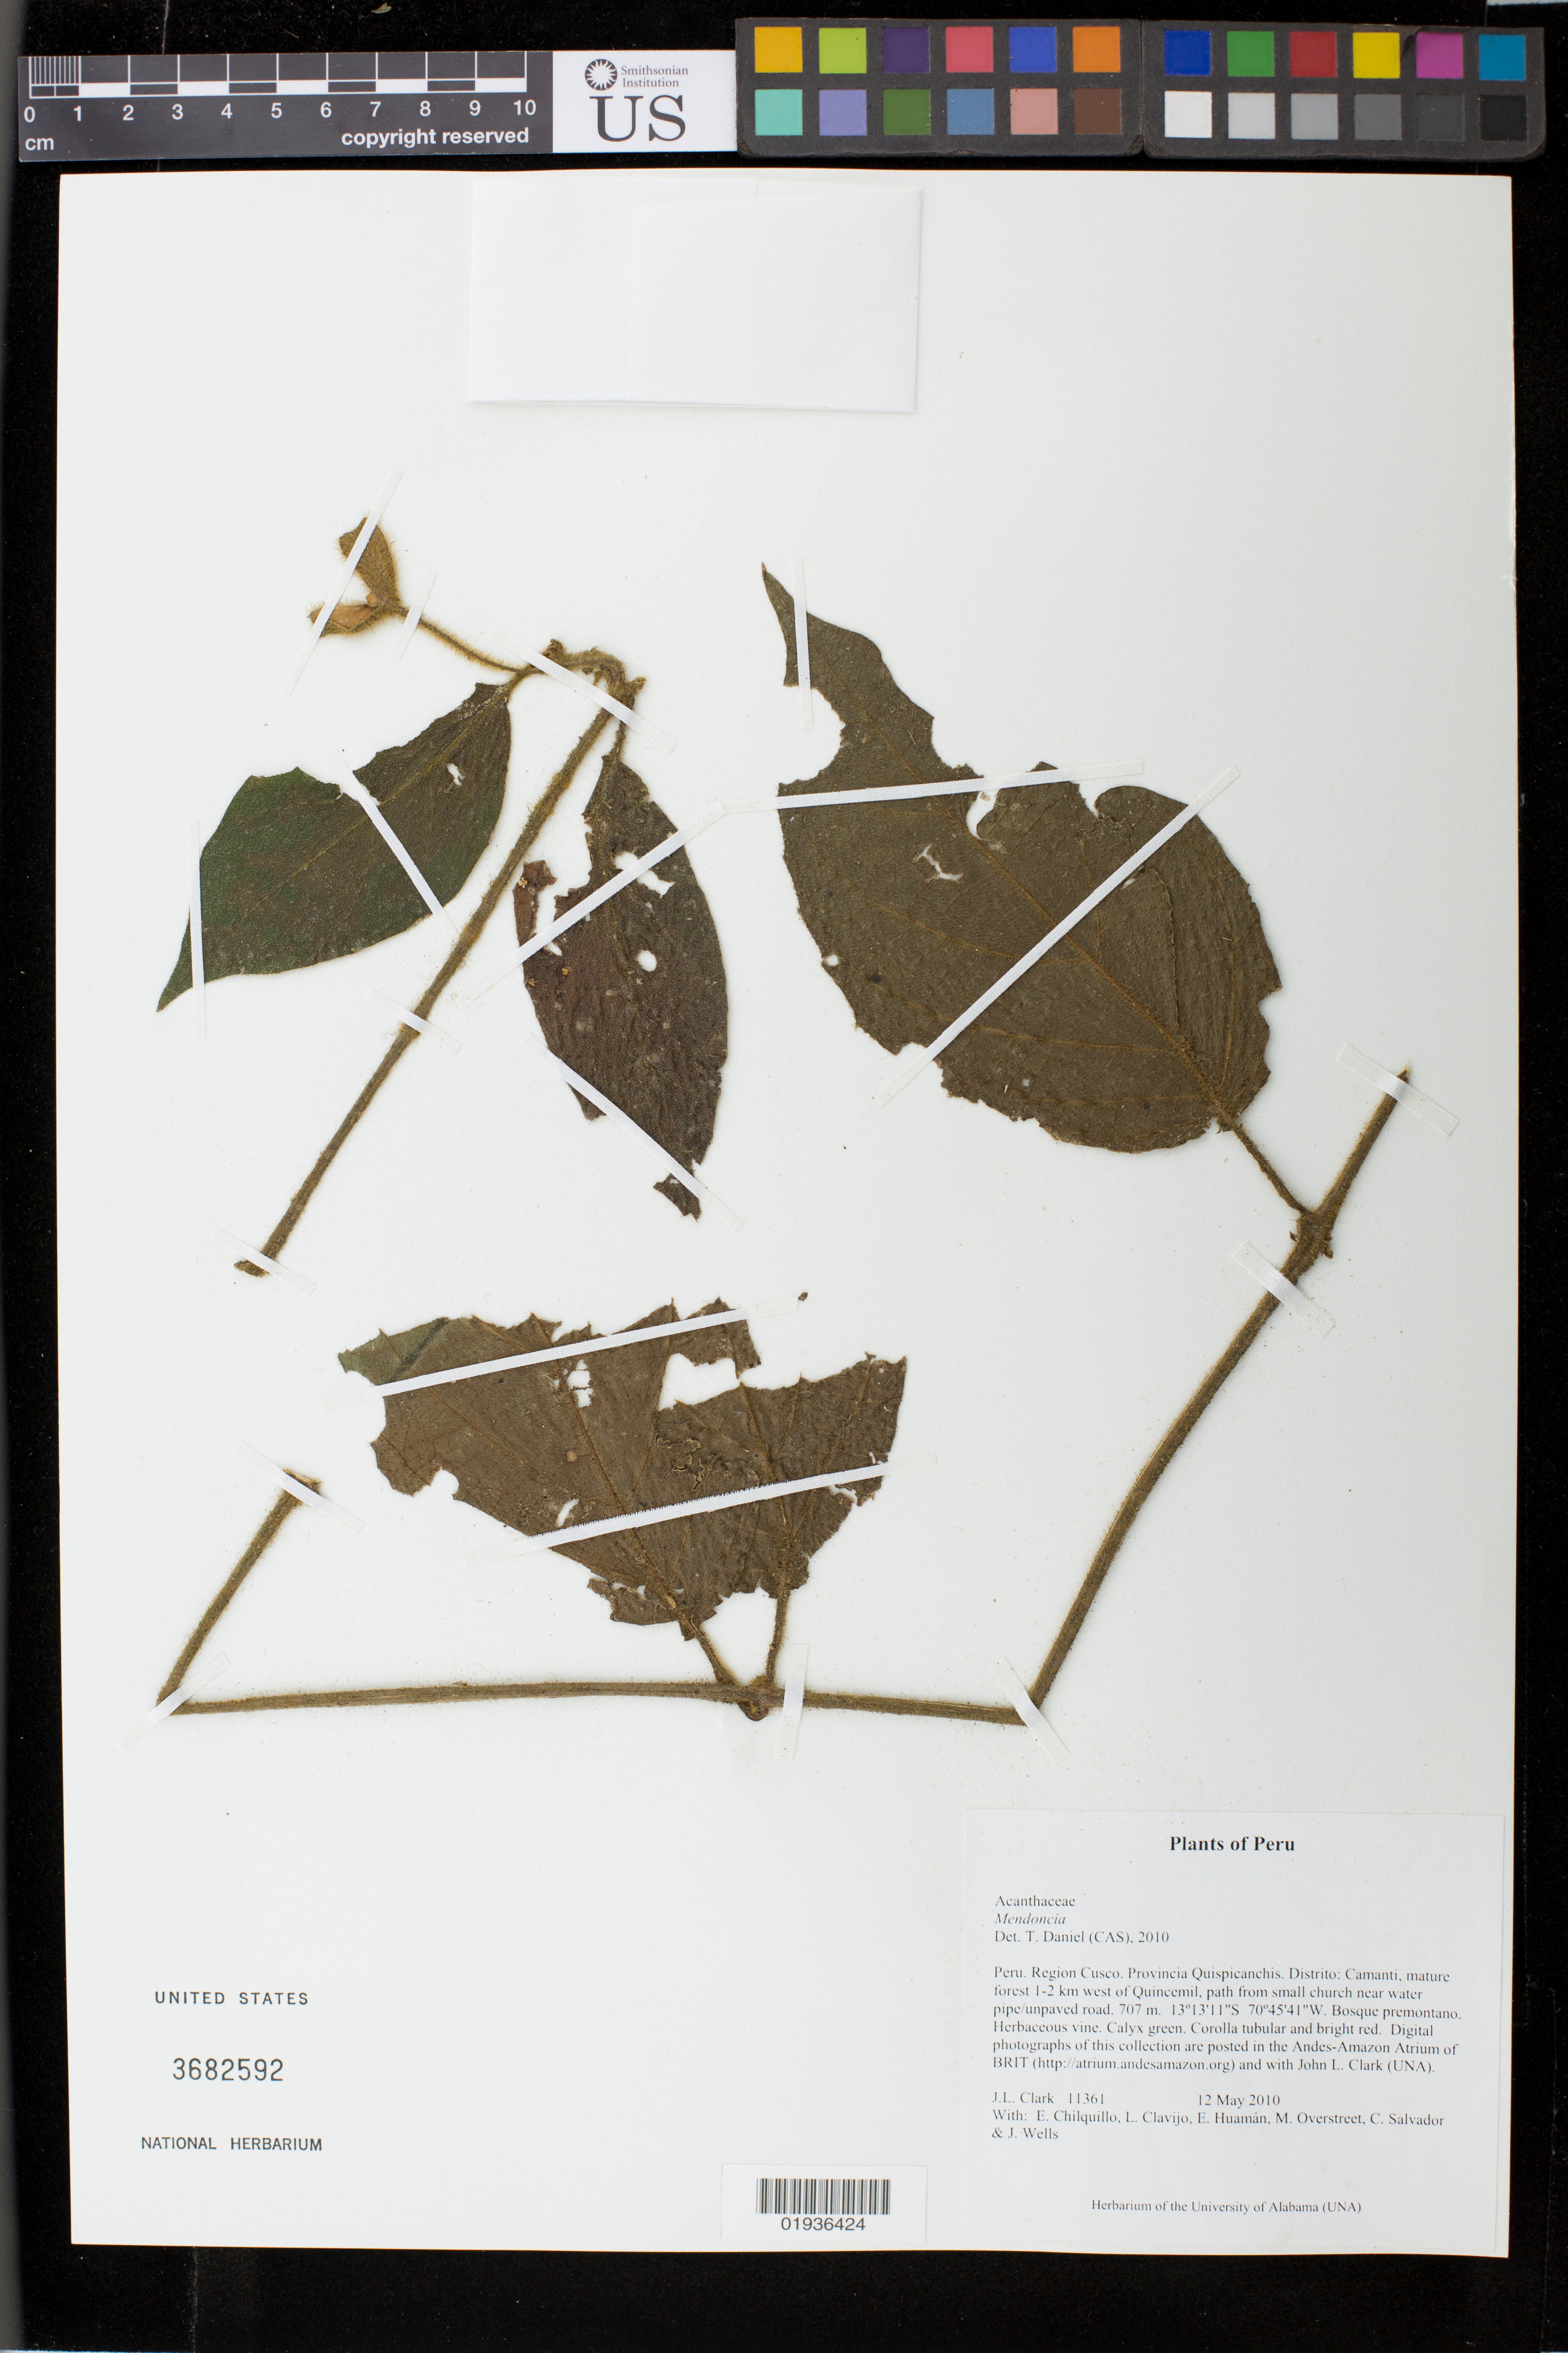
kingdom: Plantae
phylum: Tracheophyta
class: Magnoliopsida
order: Lamiales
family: Acanthaceae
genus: Mendoncia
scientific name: Mendoncia sp.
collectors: J. L. Clark, E. Chilquillo, L. Clavijo, E. Huamán, M. Overstreet & C. Salvador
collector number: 11361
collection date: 2010-05-12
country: Peru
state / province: Cusco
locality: Provincia Quispiacanchis. Distrito: Camanti, mature forest 1-2 km west of Quincemil, path from small church near water pipe/unpaved road.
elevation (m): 707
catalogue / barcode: US 3682592